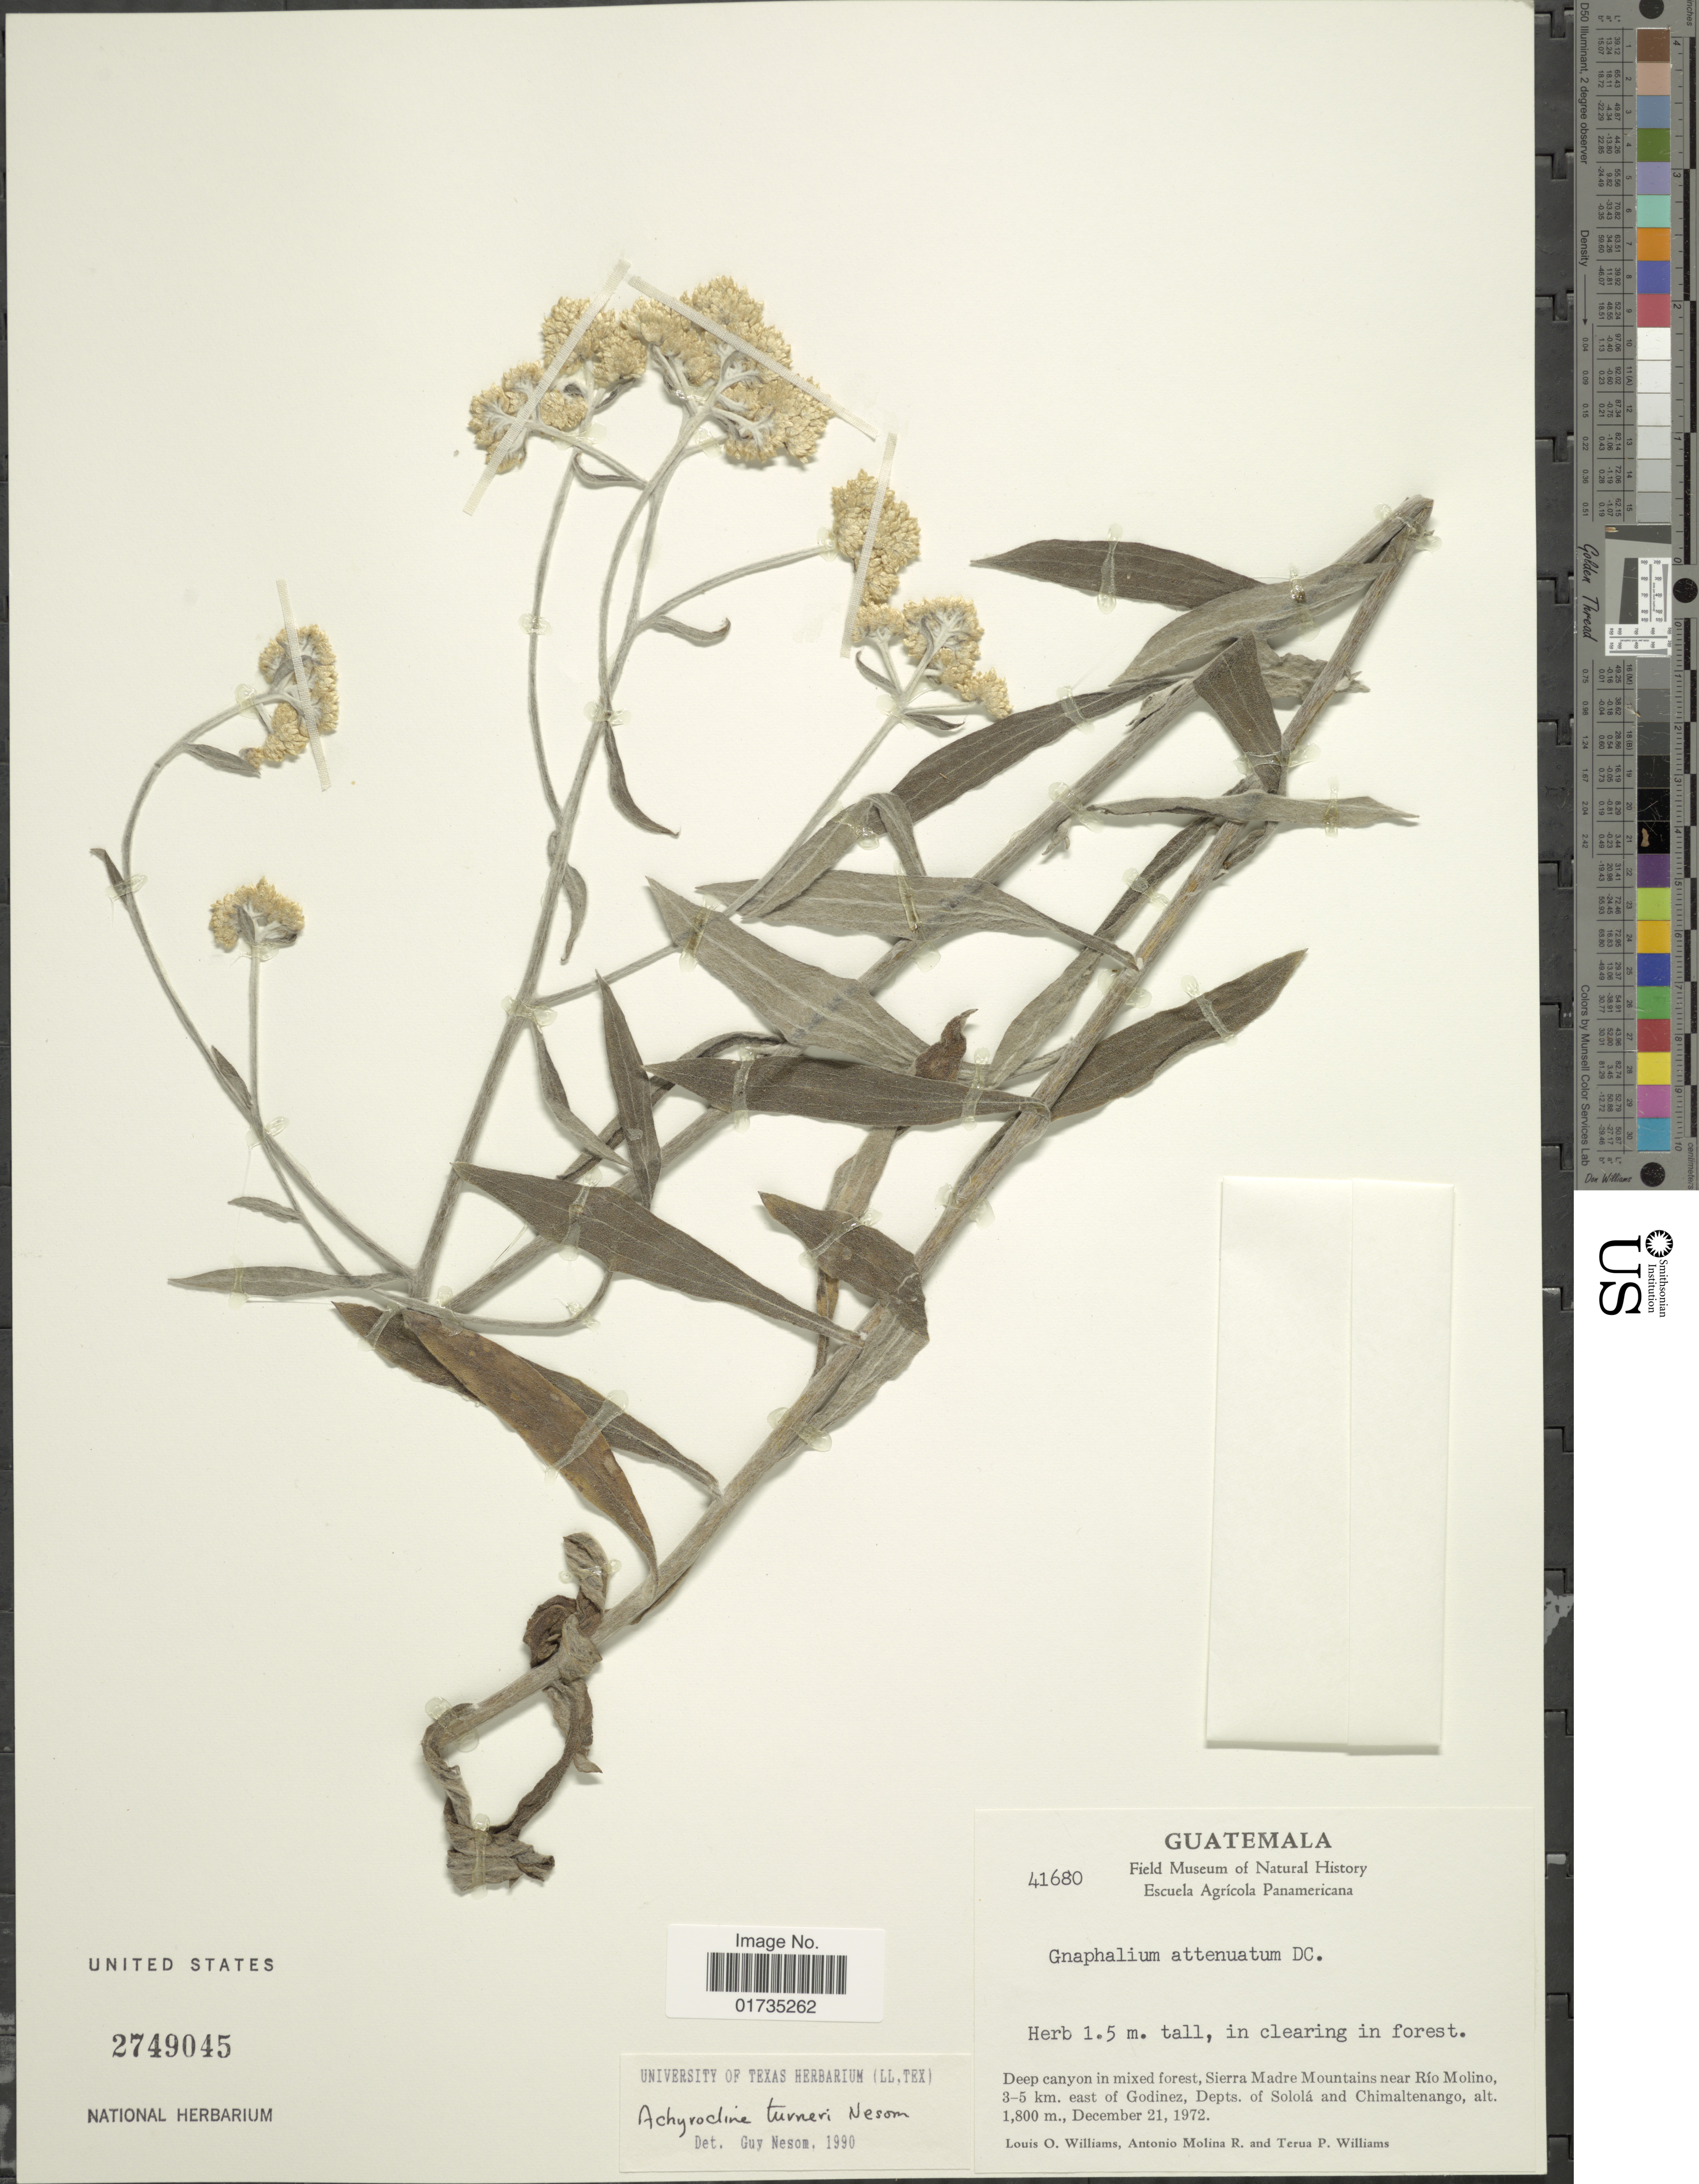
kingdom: Plantae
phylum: Tracheophyta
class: Magnoliopsida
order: Asterales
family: Asteraceae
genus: Achyrocline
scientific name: Achyrocline turneri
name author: G.L. Nesom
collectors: L. O. Williams, A. Molina R. & T. P. Williams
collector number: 41680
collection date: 1972-12-21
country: Guatemala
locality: Guatemala. Deep canyon in mixed forest, Sierra Madre Mountains near Rio Molino, 3-5 km. east of Godinez, Dept. of Solola and Chimaltenango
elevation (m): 1800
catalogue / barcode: US 2749045